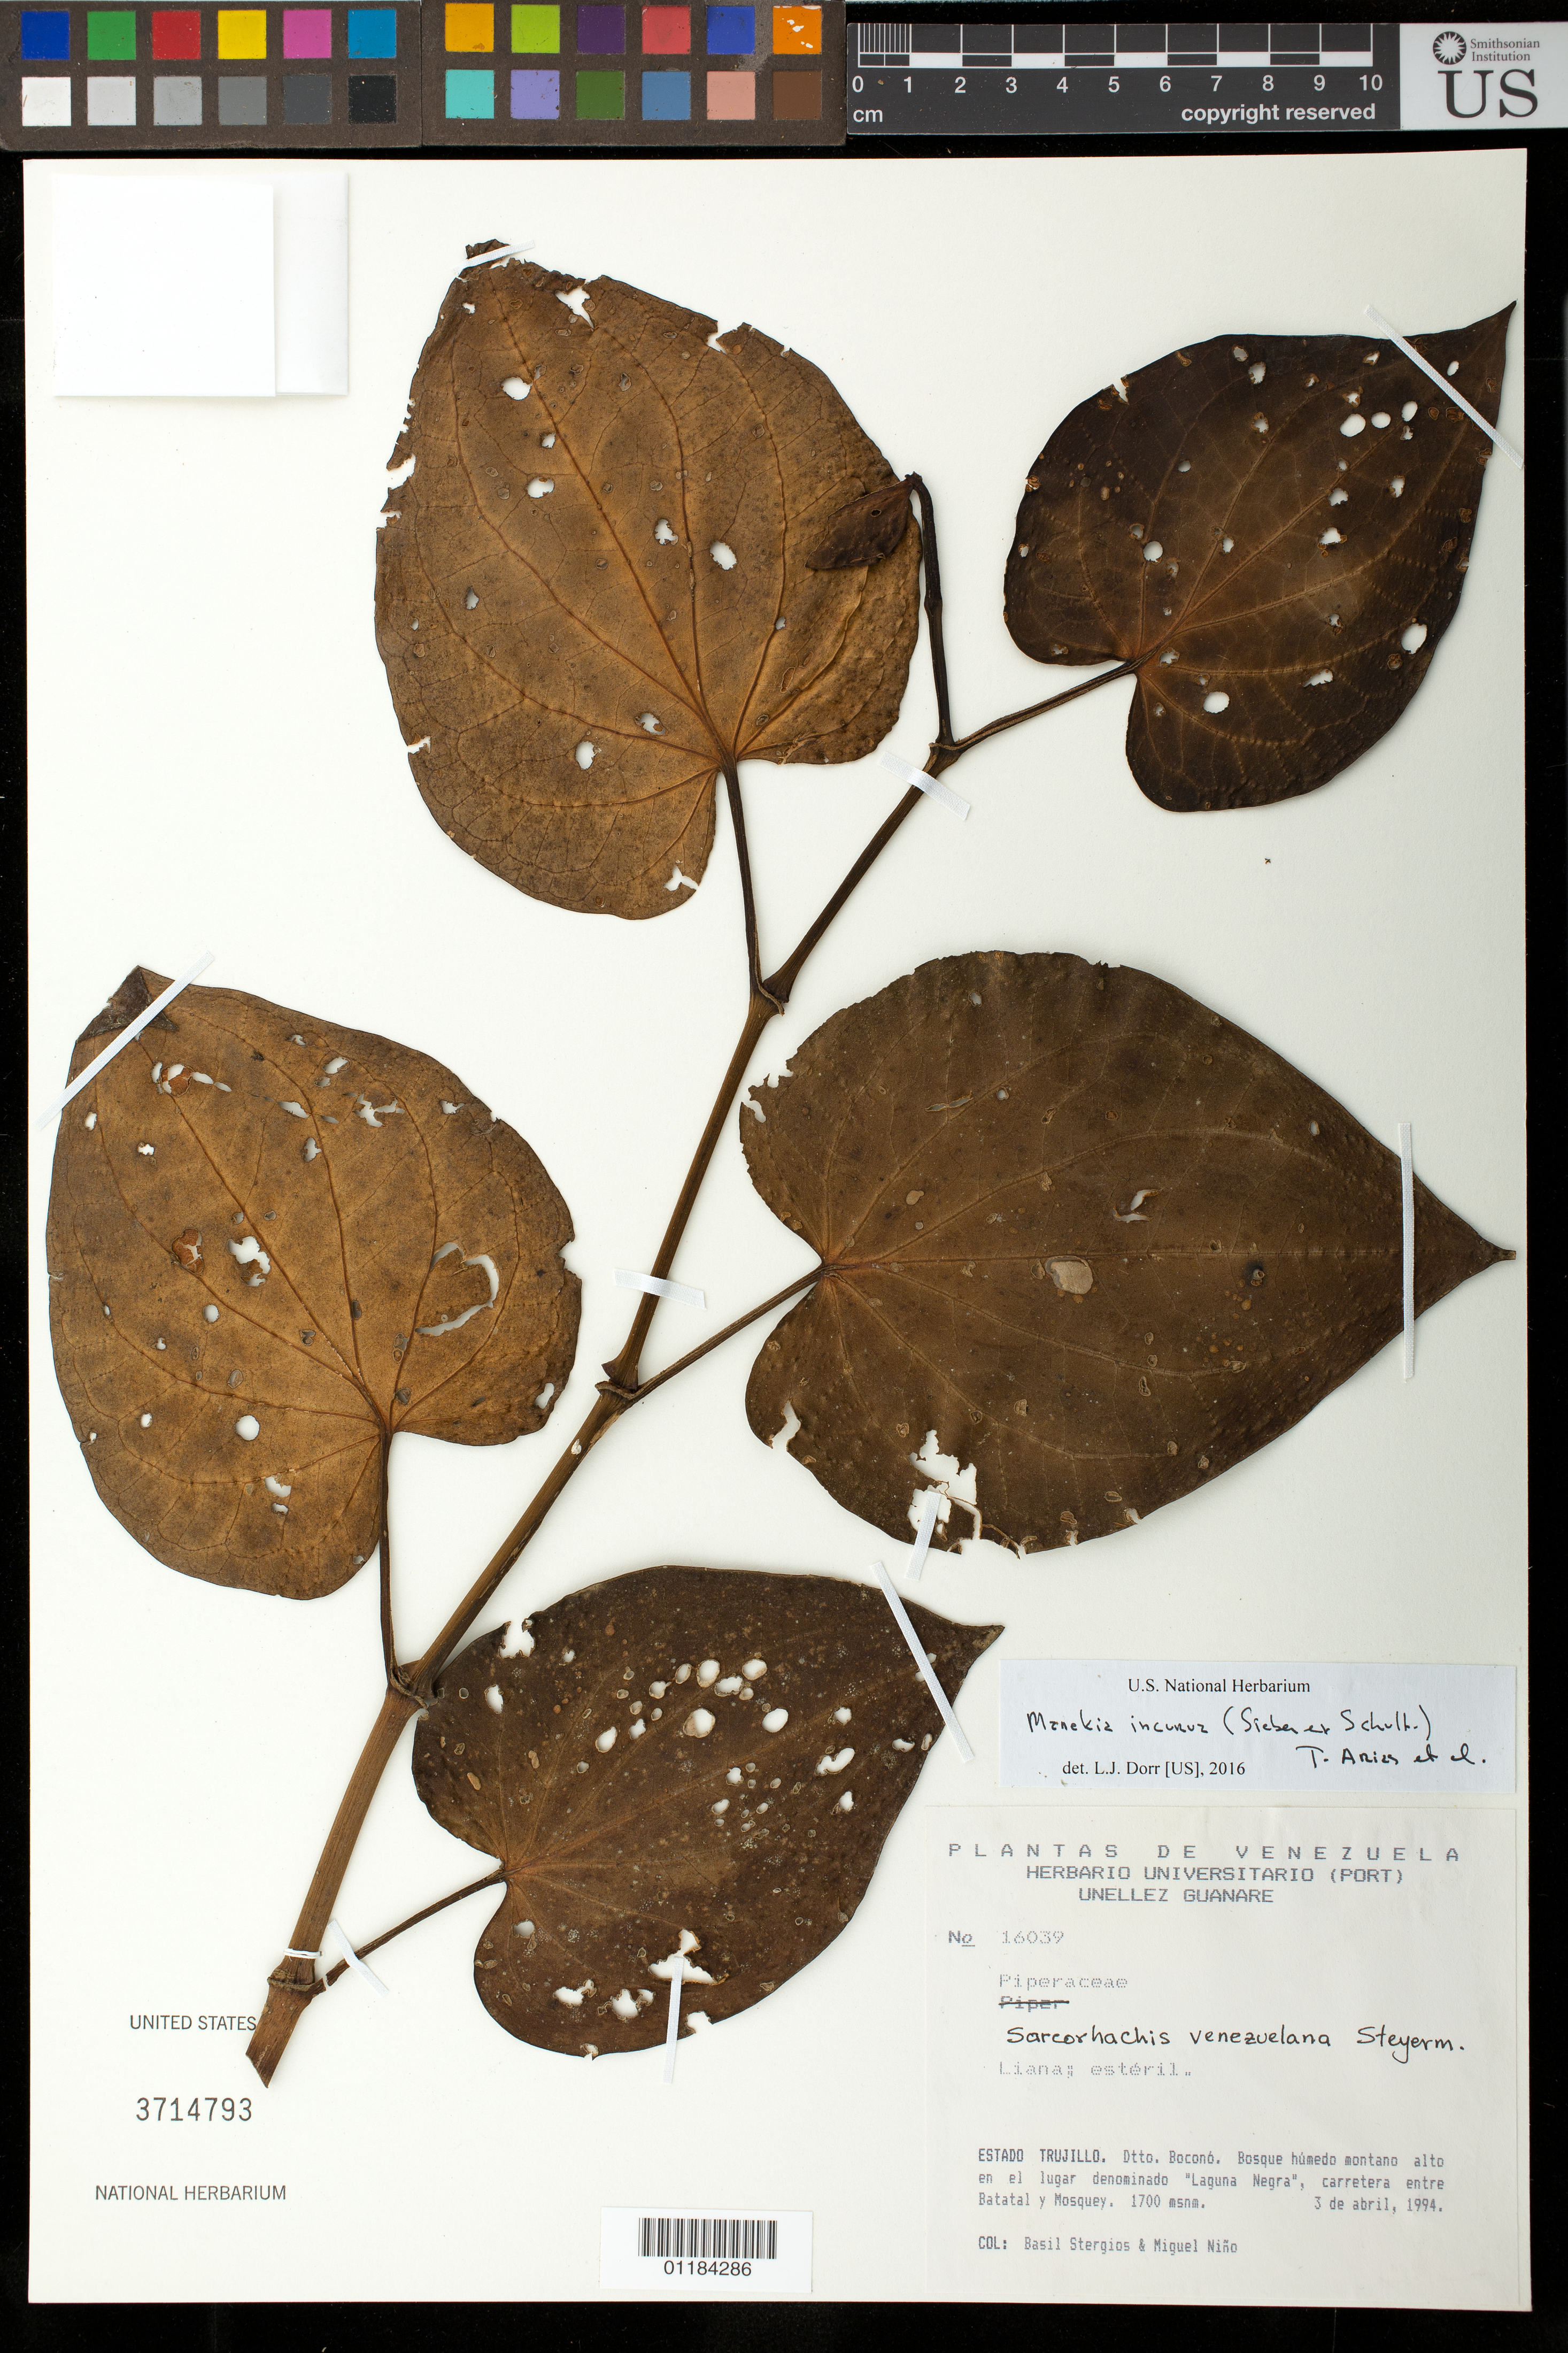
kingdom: Plantae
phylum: Tracheophyta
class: Magnoliopsida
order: Piperales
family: Piperaceae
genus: Manekia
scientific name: Manekia incurva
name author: (Sieber ex Schult.) T. Arias et al.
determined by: Dorr, L. J., (BOT), Smithsonian Institution - National Museum of Natural History (UNITED STATES)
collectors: B. G. Stergios & S. M. Niño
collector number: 16039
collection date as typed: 03 Apr 1994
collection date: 1994-04-03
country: Venezuela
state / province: Trujillo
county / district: Boconó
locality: Laguna Negra, carretera entre Batatal y Mosquey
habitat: bosque humedo montano alto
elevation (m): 1700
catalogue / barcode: US 3714793